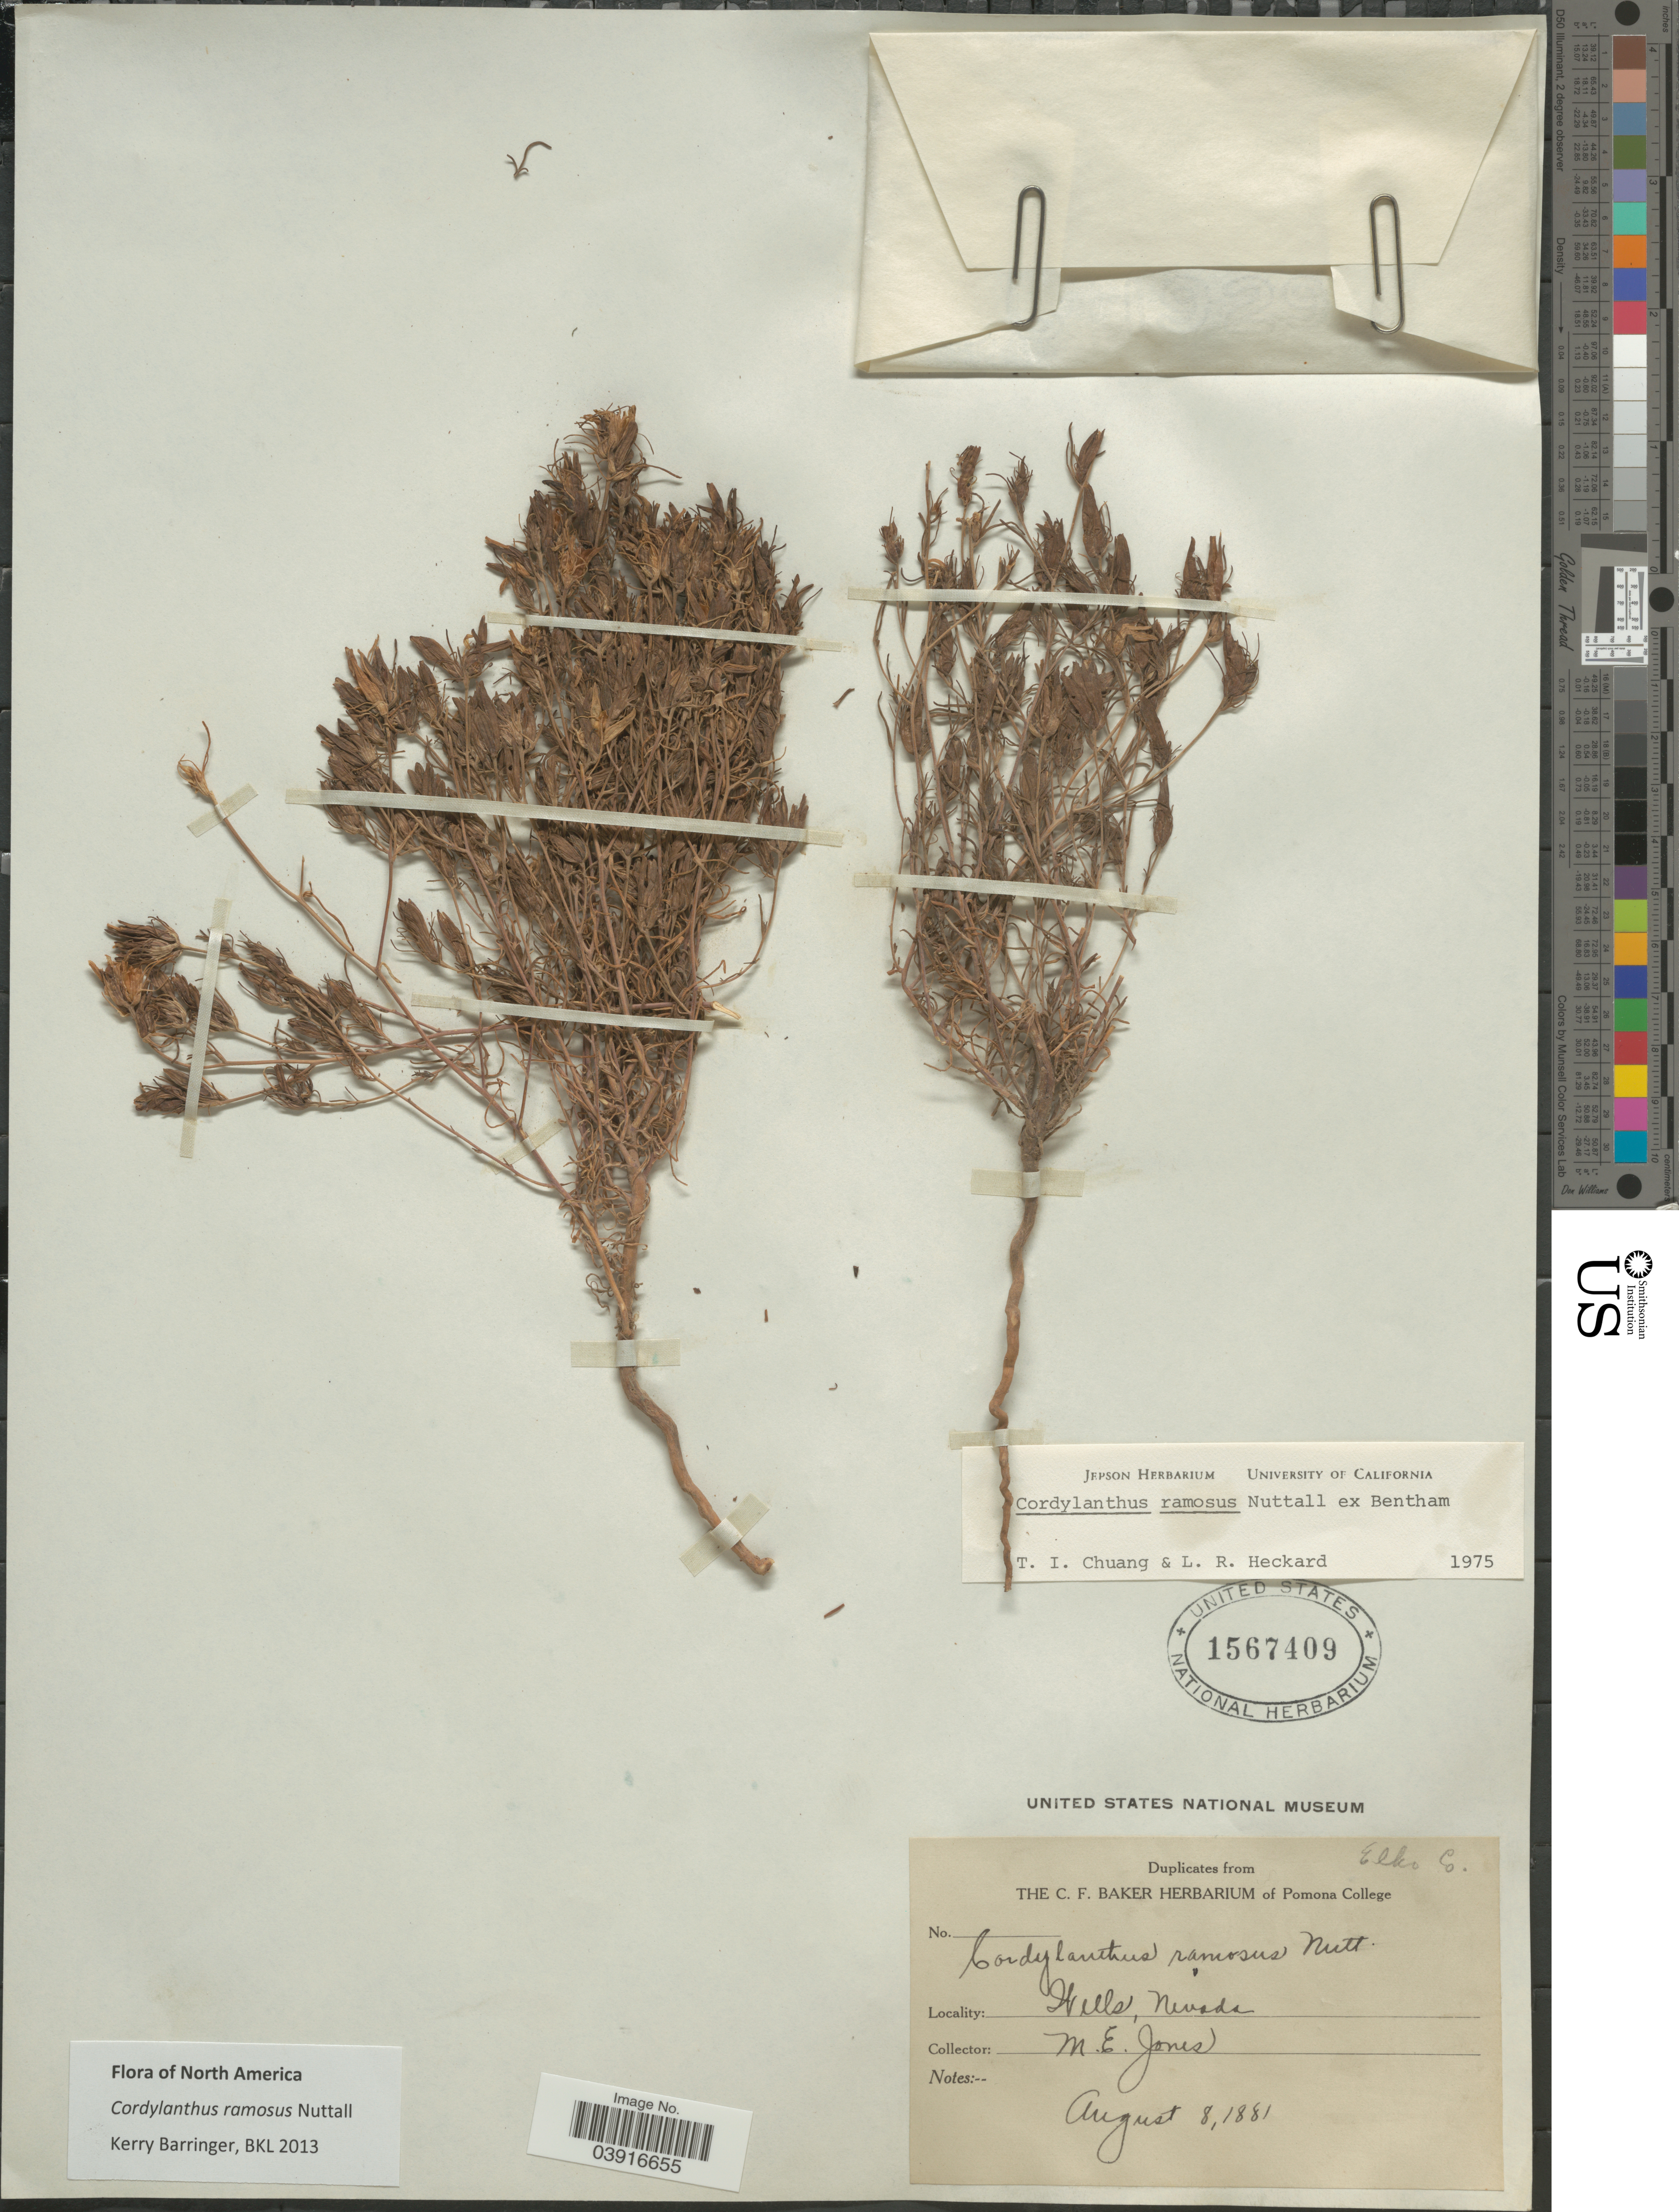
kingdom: Plantae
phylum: Tracheophyta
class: Magnoliopsida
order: Lamiales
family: Orobanchaceae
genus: Cordylanthus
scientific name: Cordylanthus ramosus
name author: Nutt. ex Benth.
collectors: M. E. Jones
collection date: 1881-08-08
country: United States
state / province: Nevada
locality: Wells. Elko Co.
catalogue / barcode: US 1567409